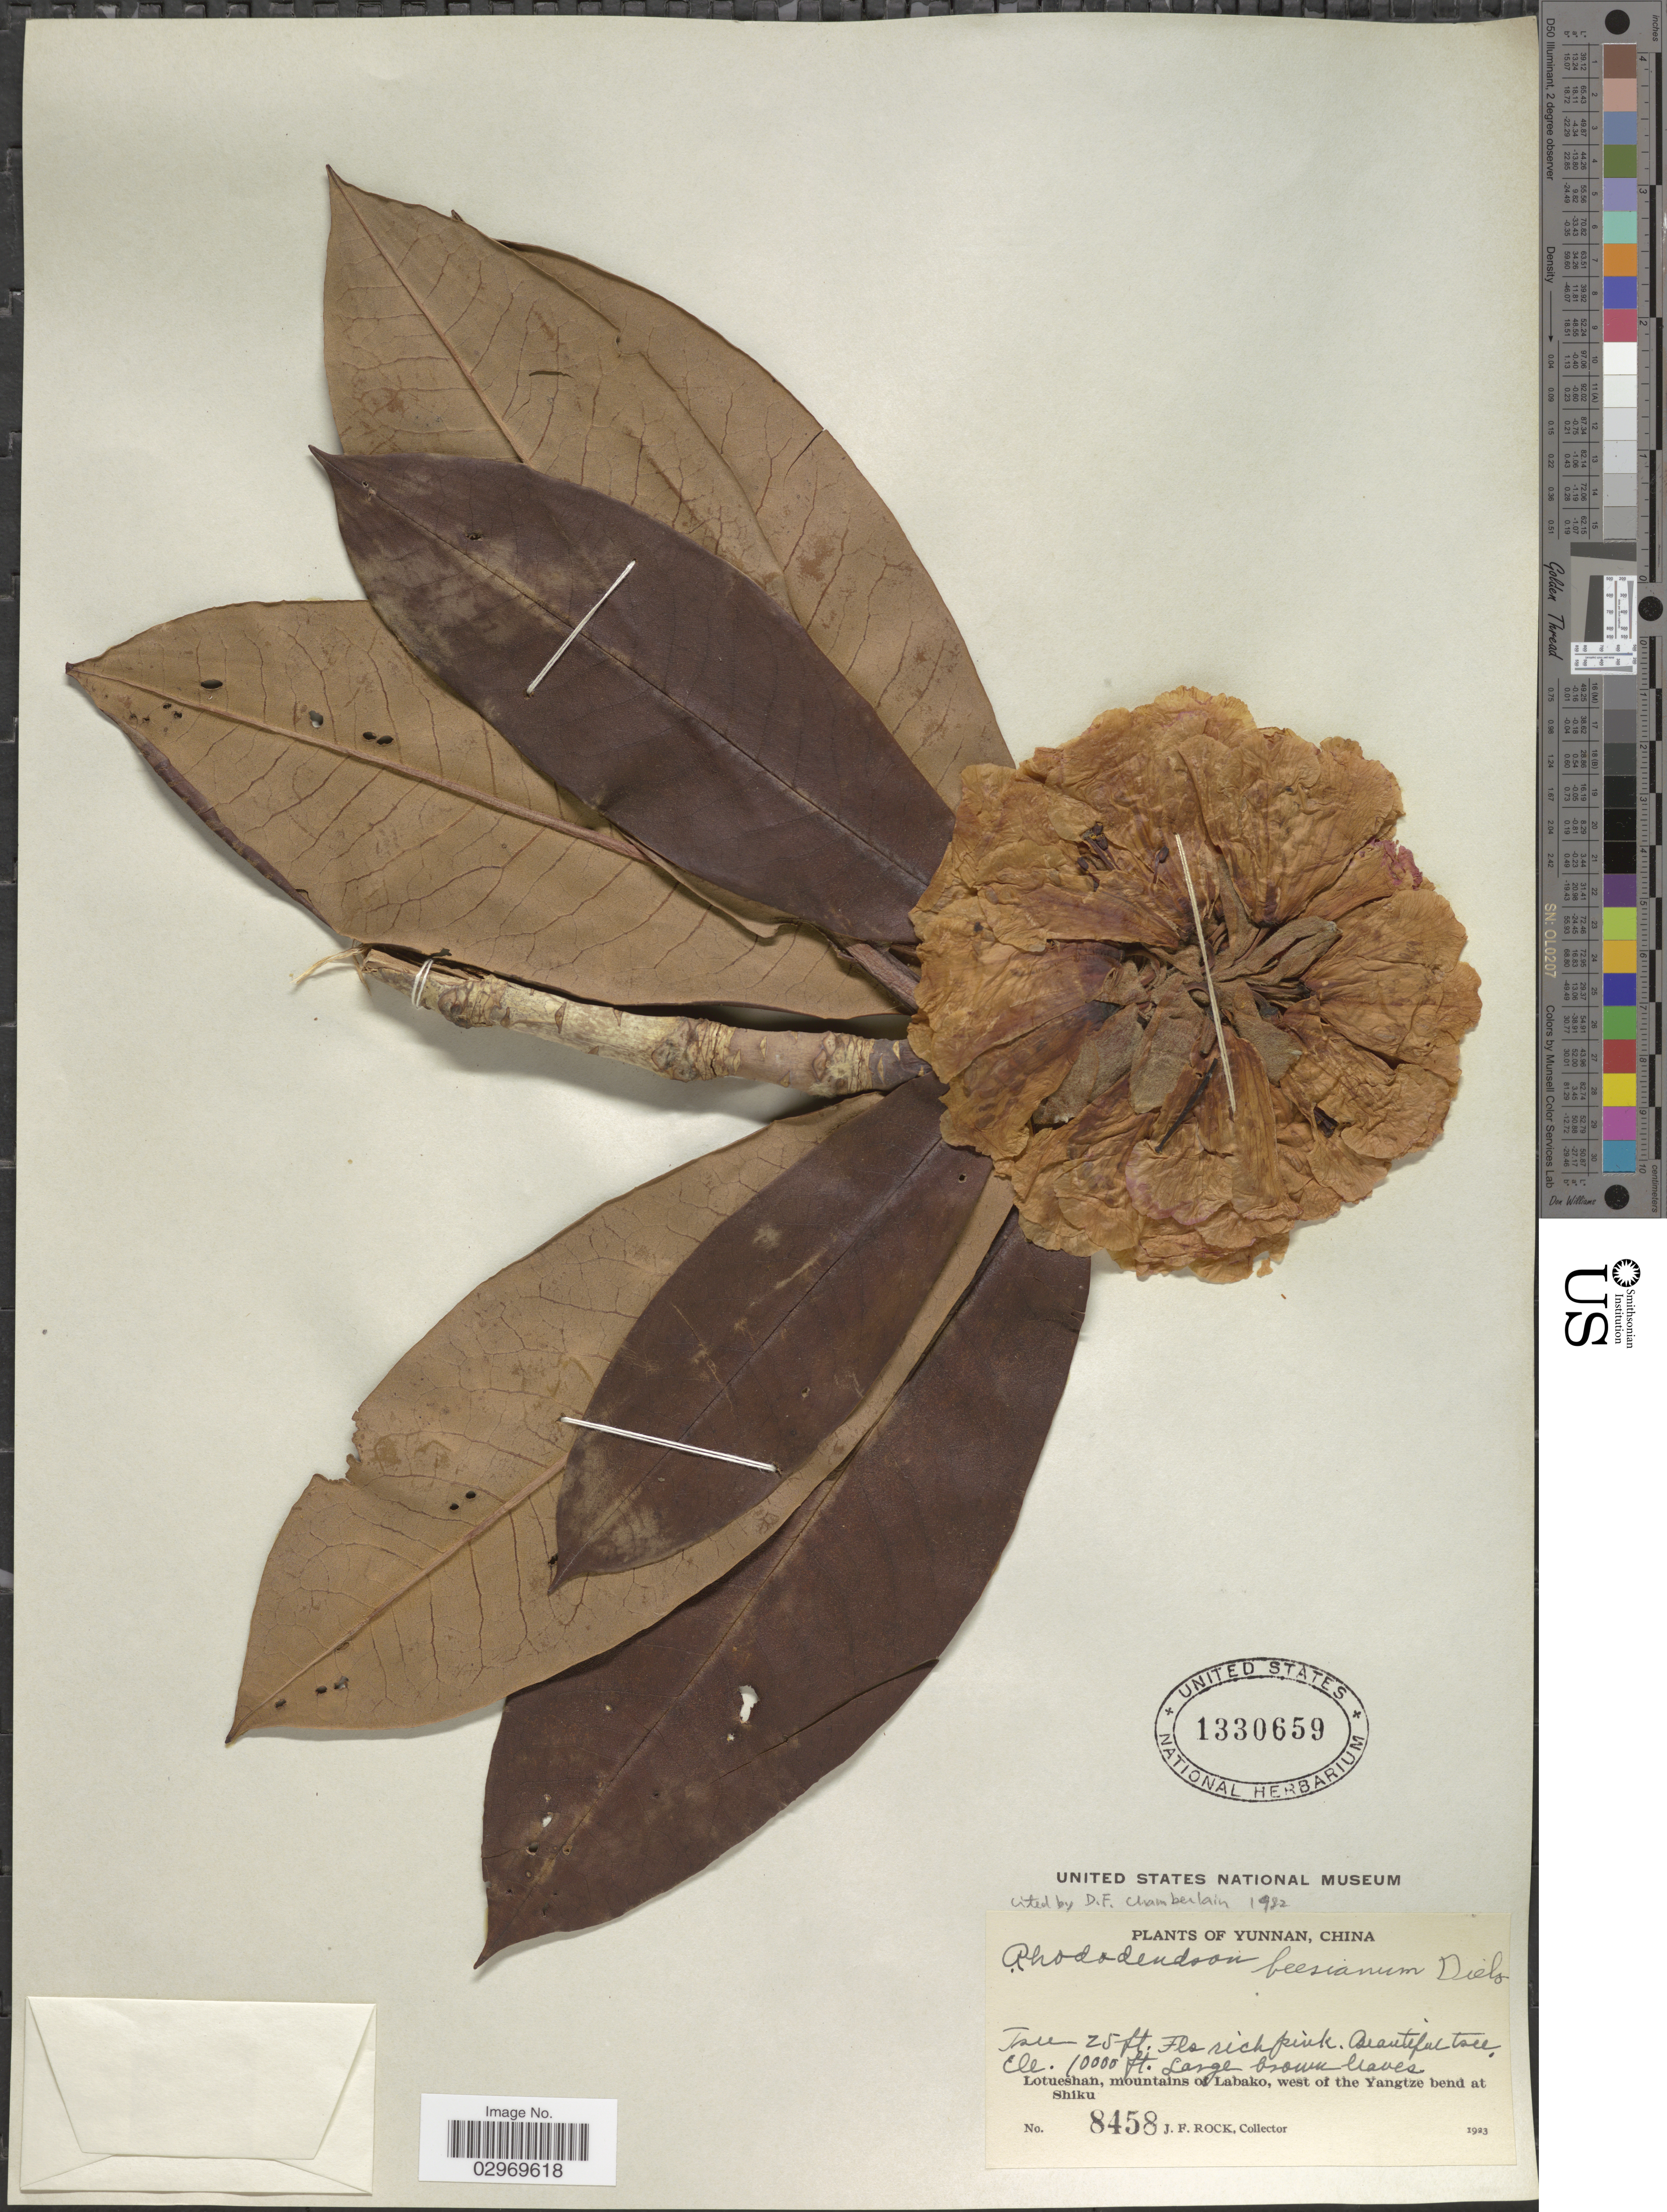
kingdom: Plantae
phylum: Tracheophyta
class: Magnoliopsida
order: Ericales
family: Ericaceae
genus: Rhododendron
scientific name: Rhododendron beesianum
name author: Diels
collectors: J. Rock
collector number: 8458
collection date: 1923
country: China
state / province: Yunnan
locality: Lotueshah, mountains of Labako, west of the Yangtze bend at Shiku.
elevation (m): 3048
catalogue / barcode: US 1330659